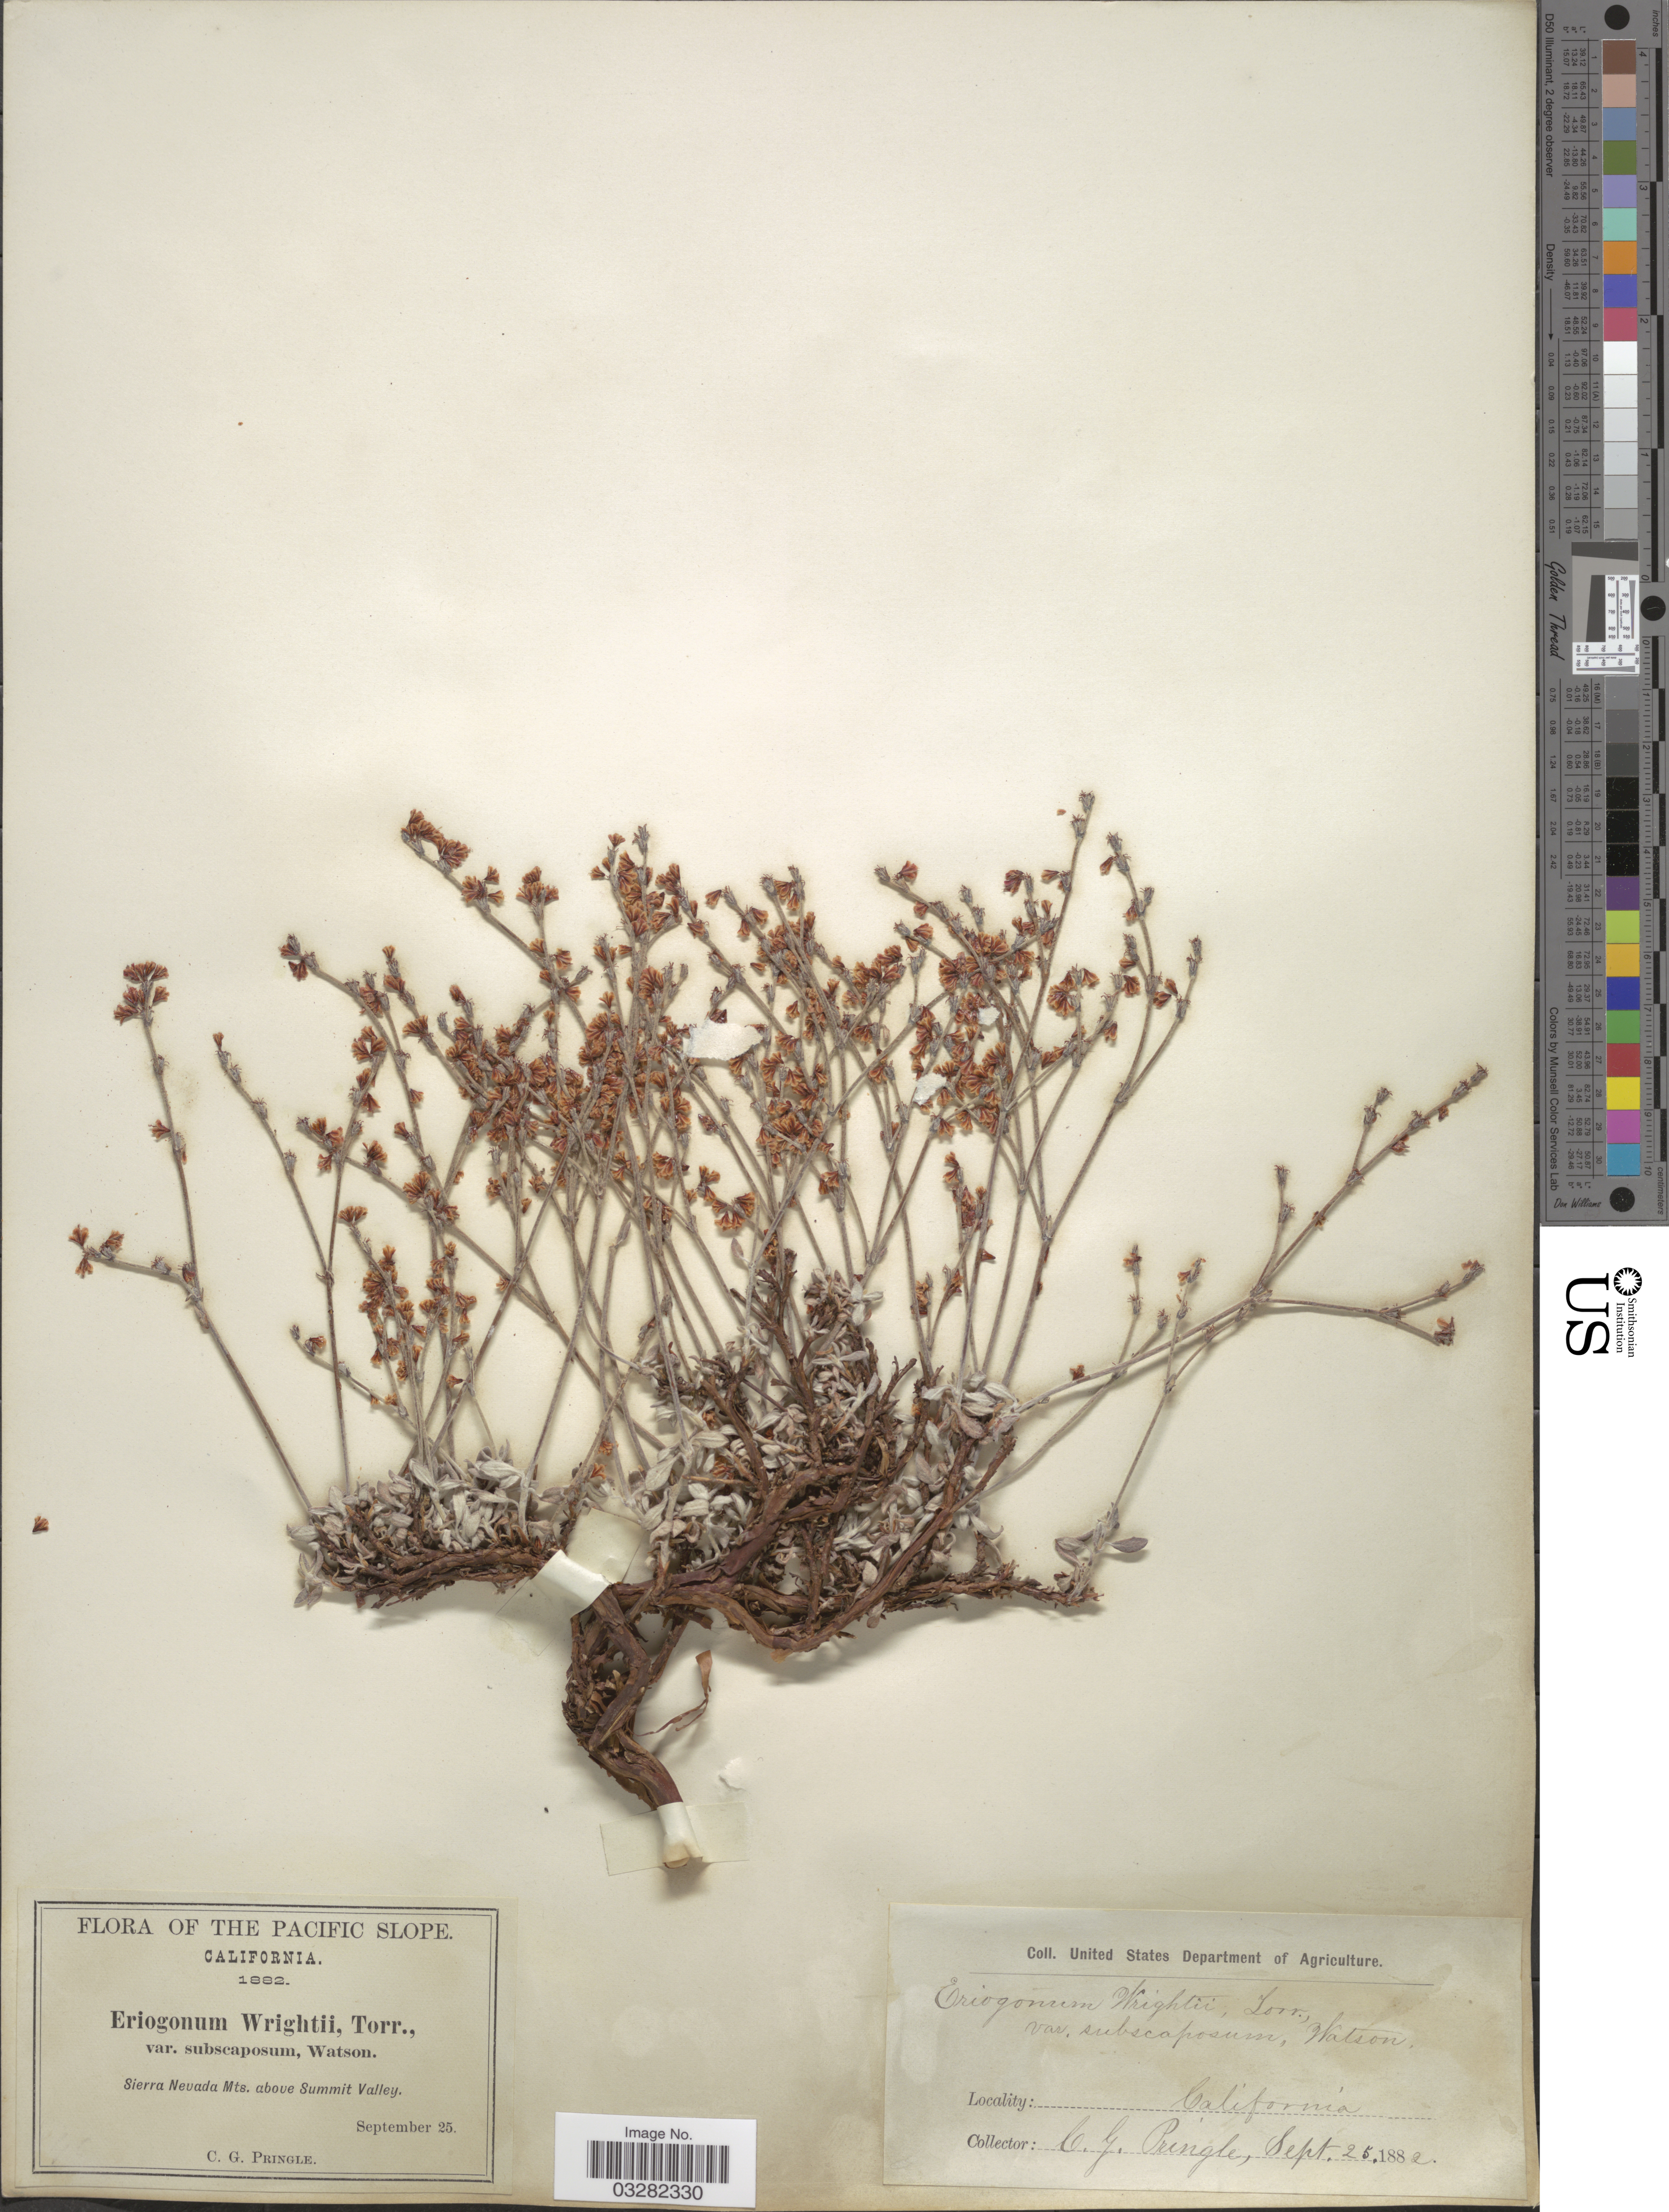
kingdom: Plantae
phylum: Tracheophyta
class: Magnoliopsida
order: Caryophyllales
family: Polygonaceae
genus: Eriogonum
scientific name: Eriogonum wrightii var. trachygonum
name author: (Torr. ex Benth.) Jeps.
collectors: C. G. Pringle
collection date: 1882-09-25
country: United States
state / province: California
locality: The Pacific Slope. Sierra Nevada Mts. above Summit Valley.